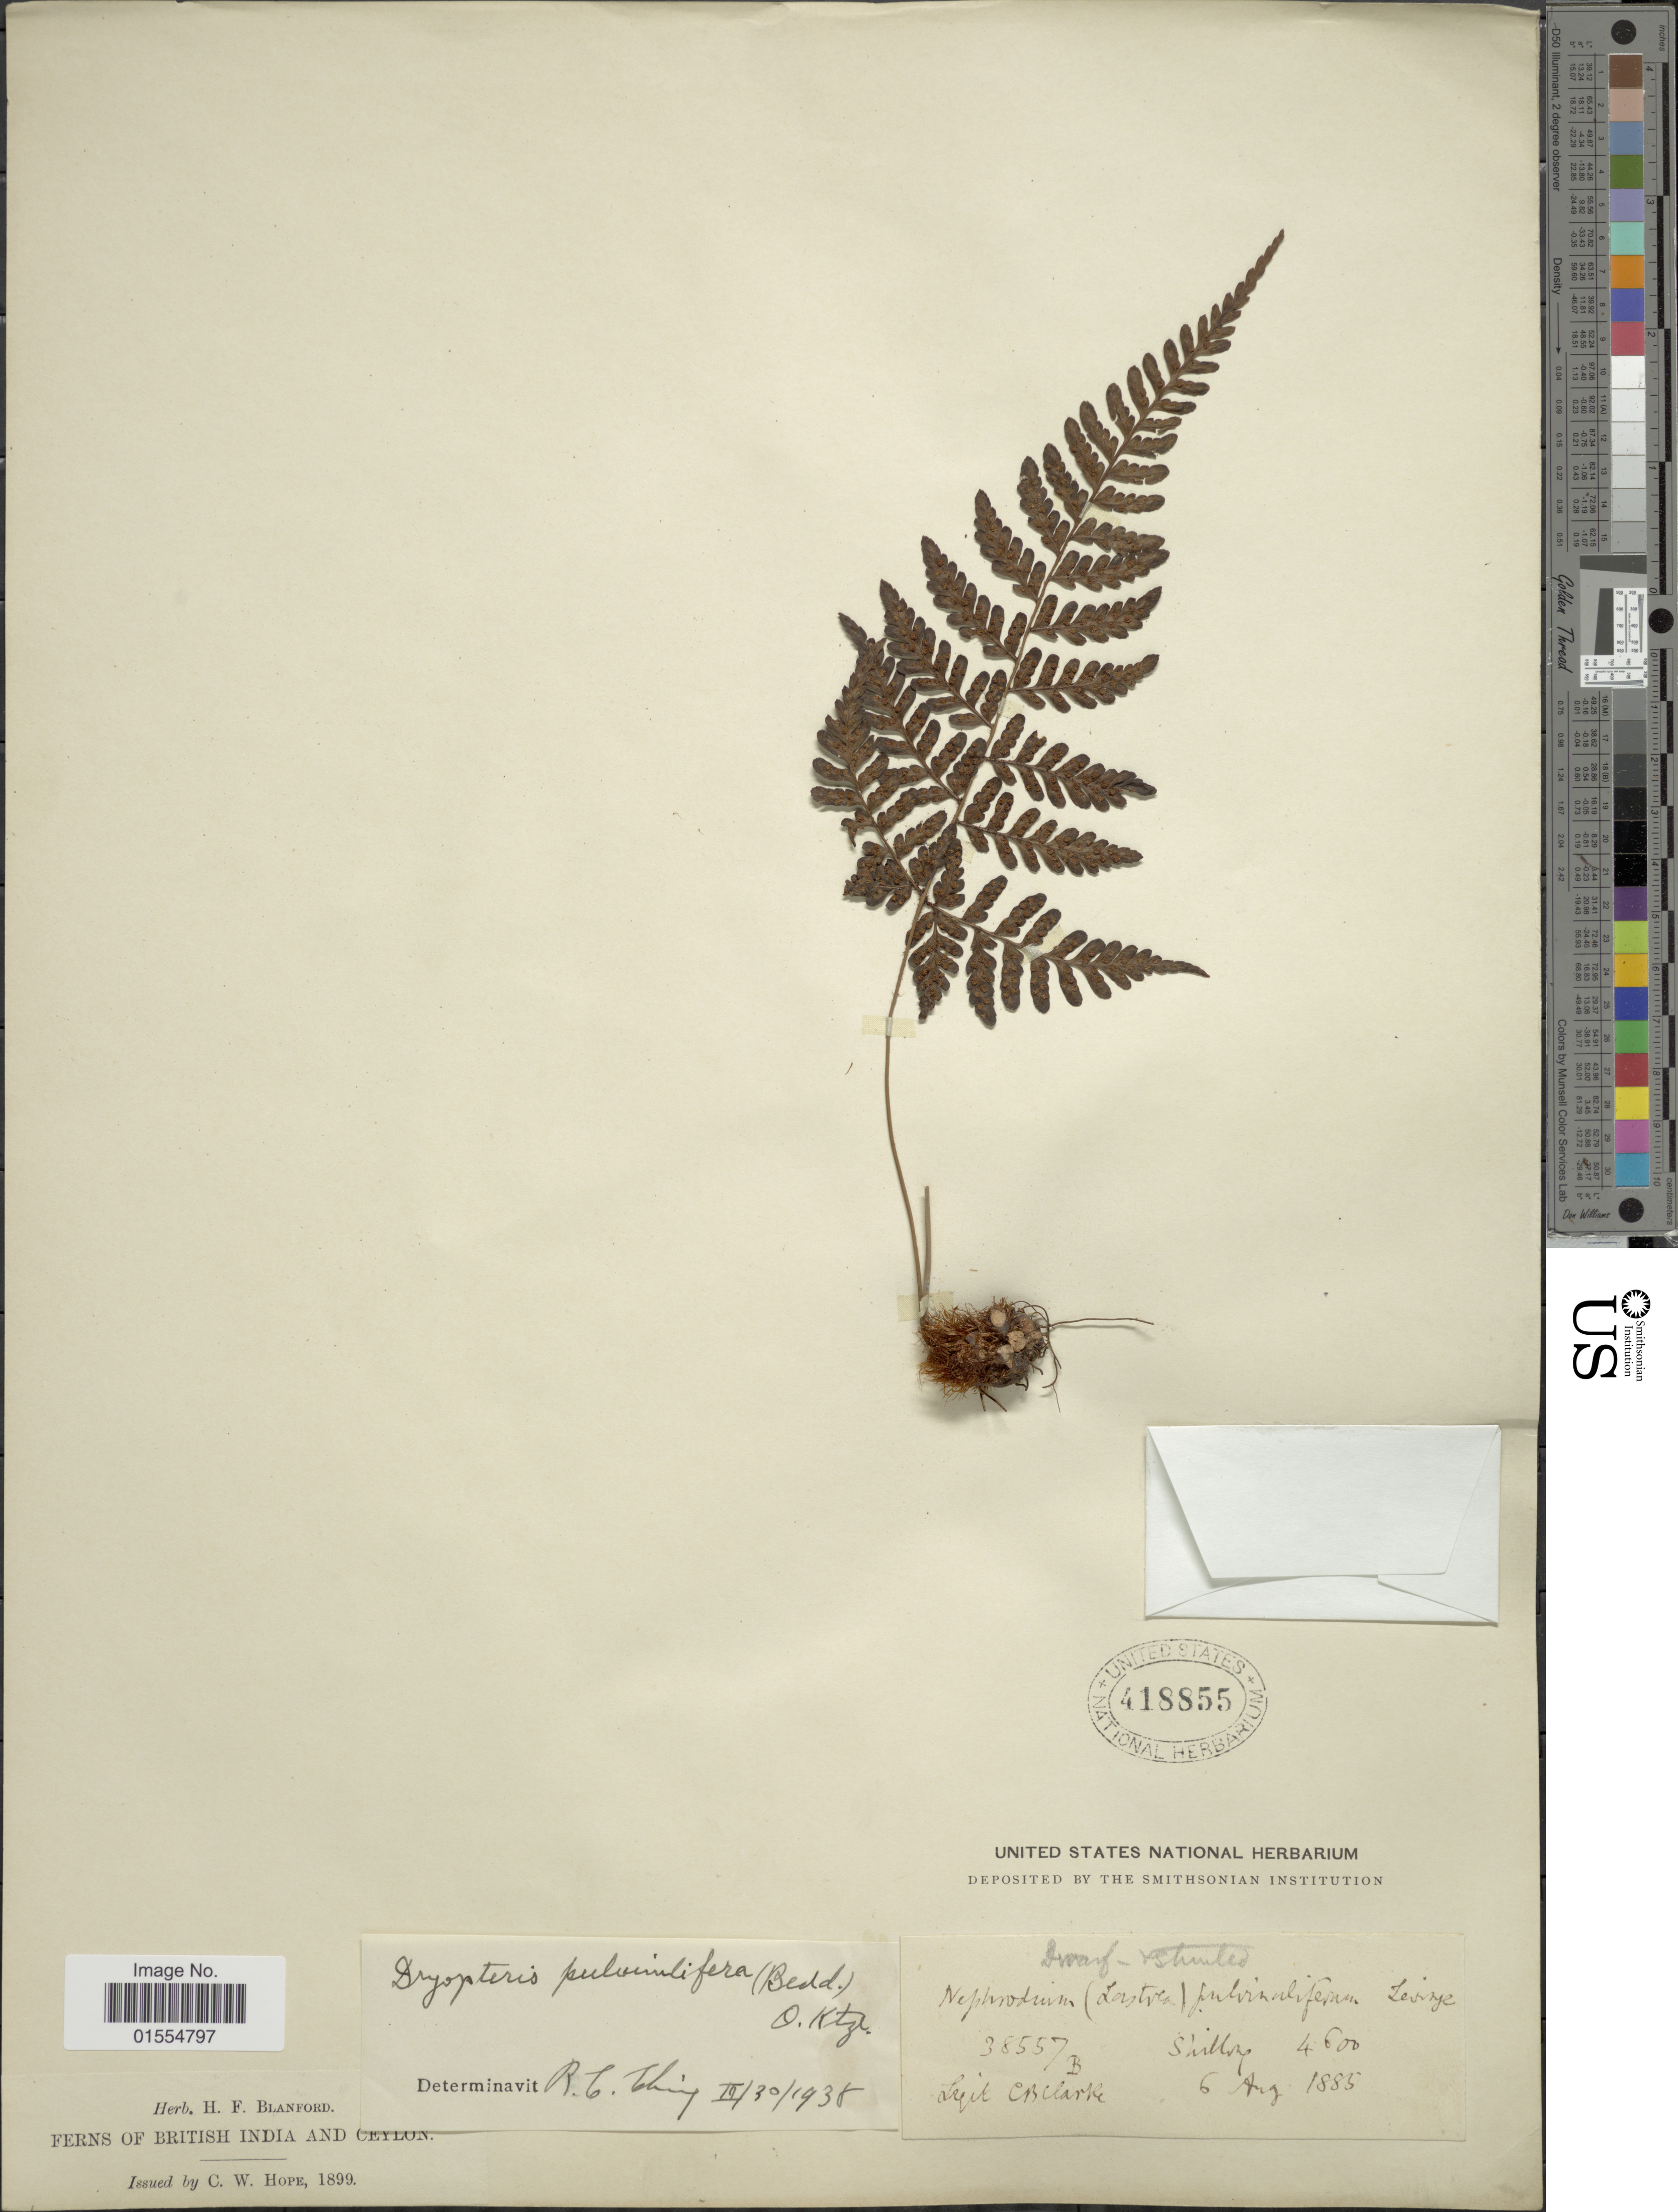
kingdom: Plantae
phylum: Tracheophyta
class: Polypodiopsida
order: Polypodiales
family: Dryopteridaceae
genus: Dryopteris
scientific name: Dryopteris pulvinulifera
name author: (Bedd.) Kuntze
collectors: C. B. Clarke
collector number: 38557B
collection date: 1885-08-06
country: India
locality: Shillong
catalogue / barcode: US 418855